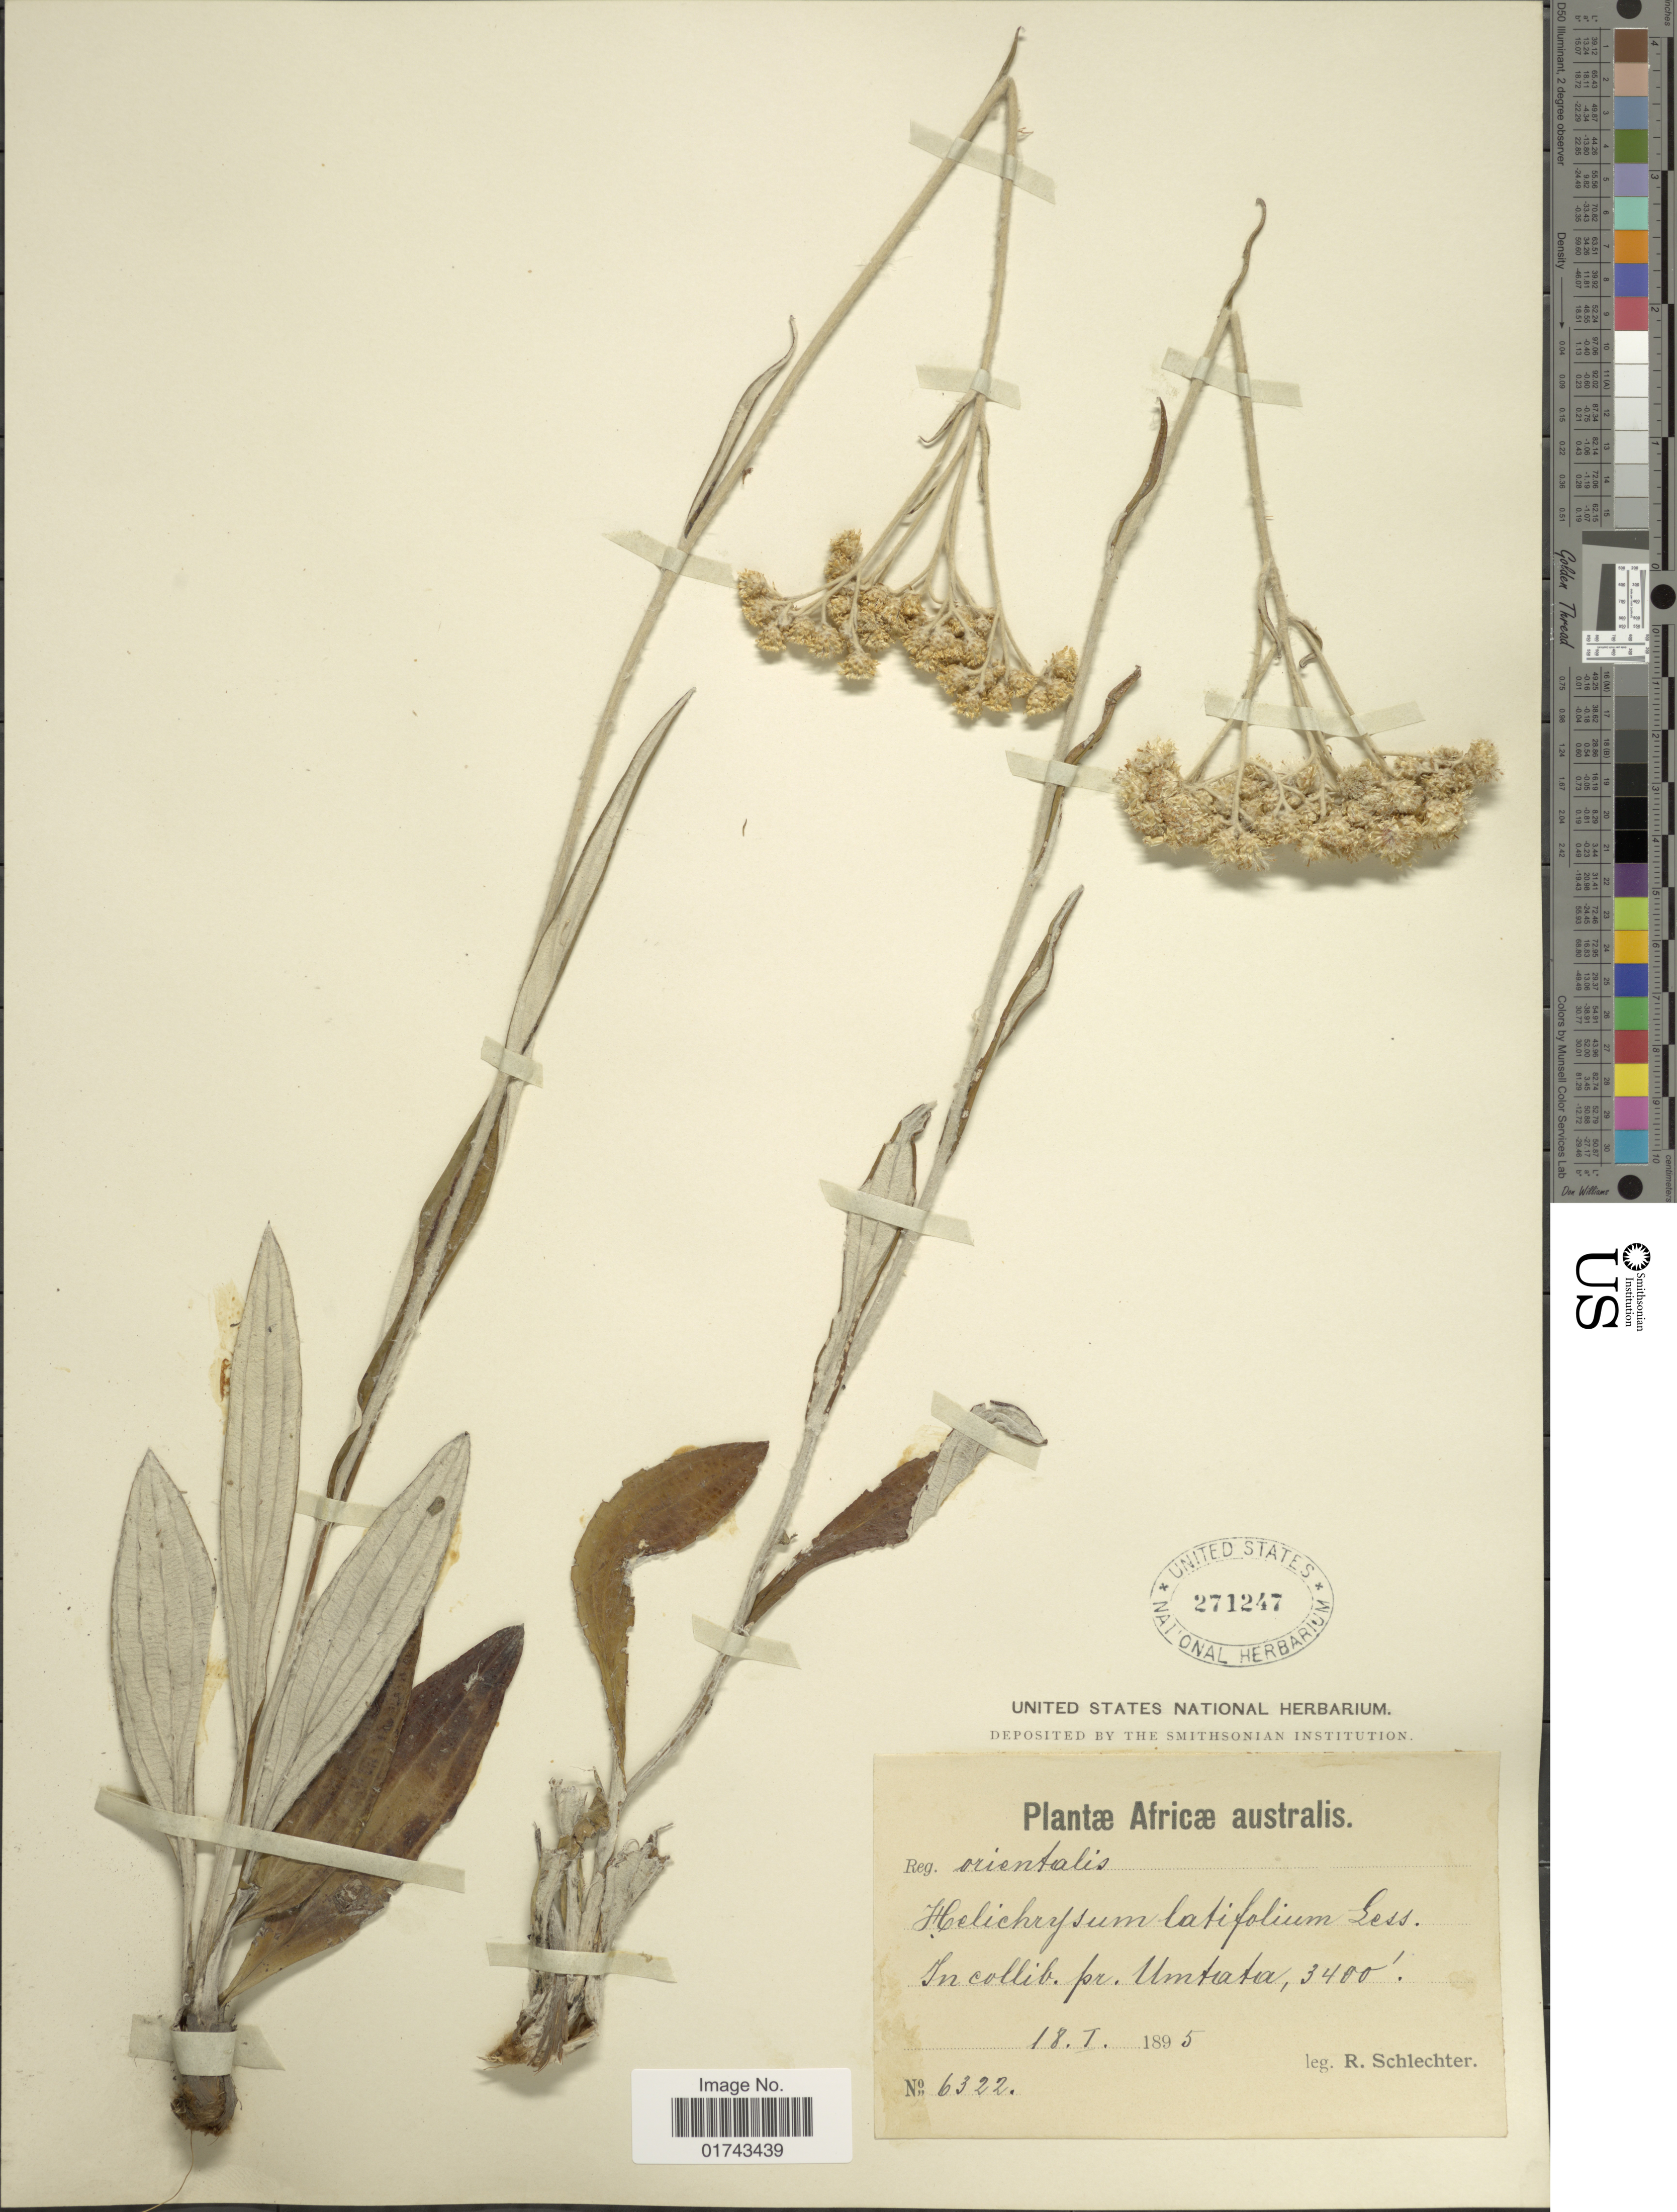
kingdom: Plantae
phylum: Tracheophyta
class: Magnoliopsida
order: Asterales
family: Asteraceae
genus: Helichrysum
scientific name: Helichrysum nudifolium var. pilosellum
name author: (L.) Beentje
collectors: F. R. R. Schlechter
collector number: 6322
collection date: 1895-01-18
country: South Africa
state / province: Eastern Cape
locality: In collib. pr. Umtata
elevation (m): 1036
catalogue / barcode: US 271247